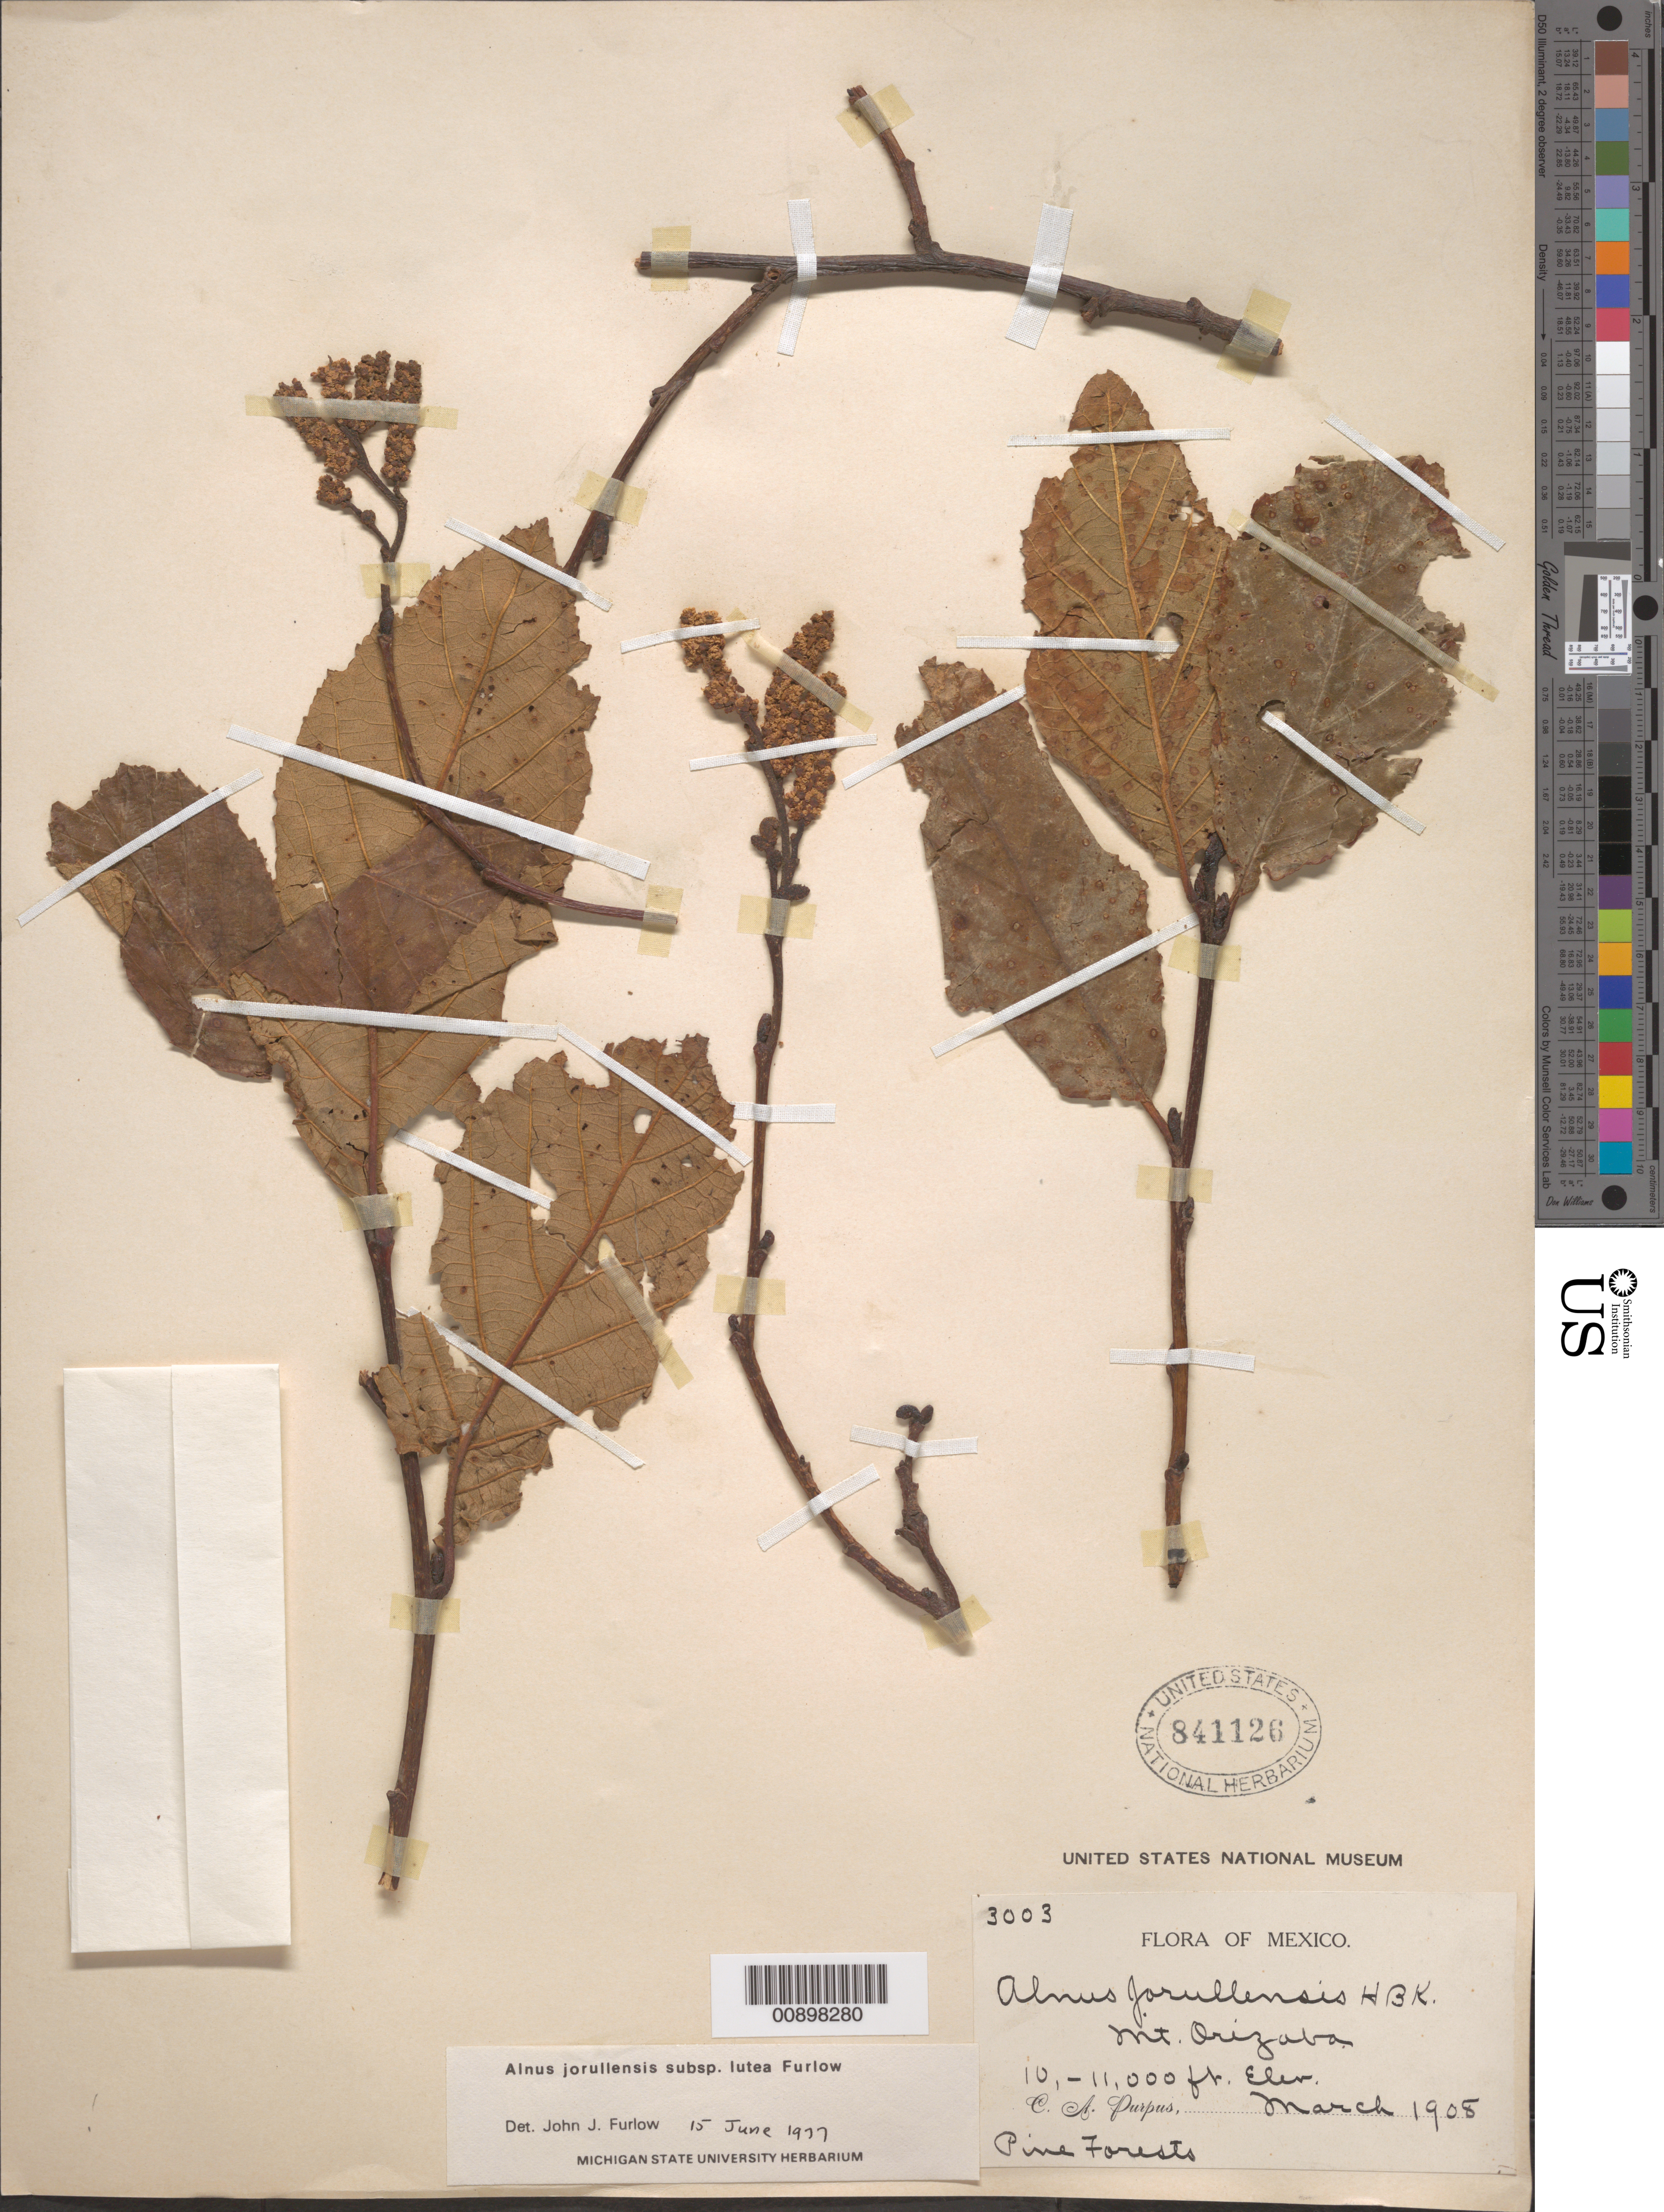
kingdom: Plantae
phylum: Tracheophyta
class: Magnoliopsida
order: Fagales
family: Betulaceae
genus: Alnus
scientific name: Alnus jorullensis subsp. lutea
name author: Furlow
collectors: C. A. Purpus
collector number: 3003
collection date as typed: Mar 1905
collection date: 1905-03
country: Mexico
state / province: Veracruz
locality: Mt. Orizaba.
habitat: Pine Forests.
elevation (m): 3048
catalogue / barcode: US 841126